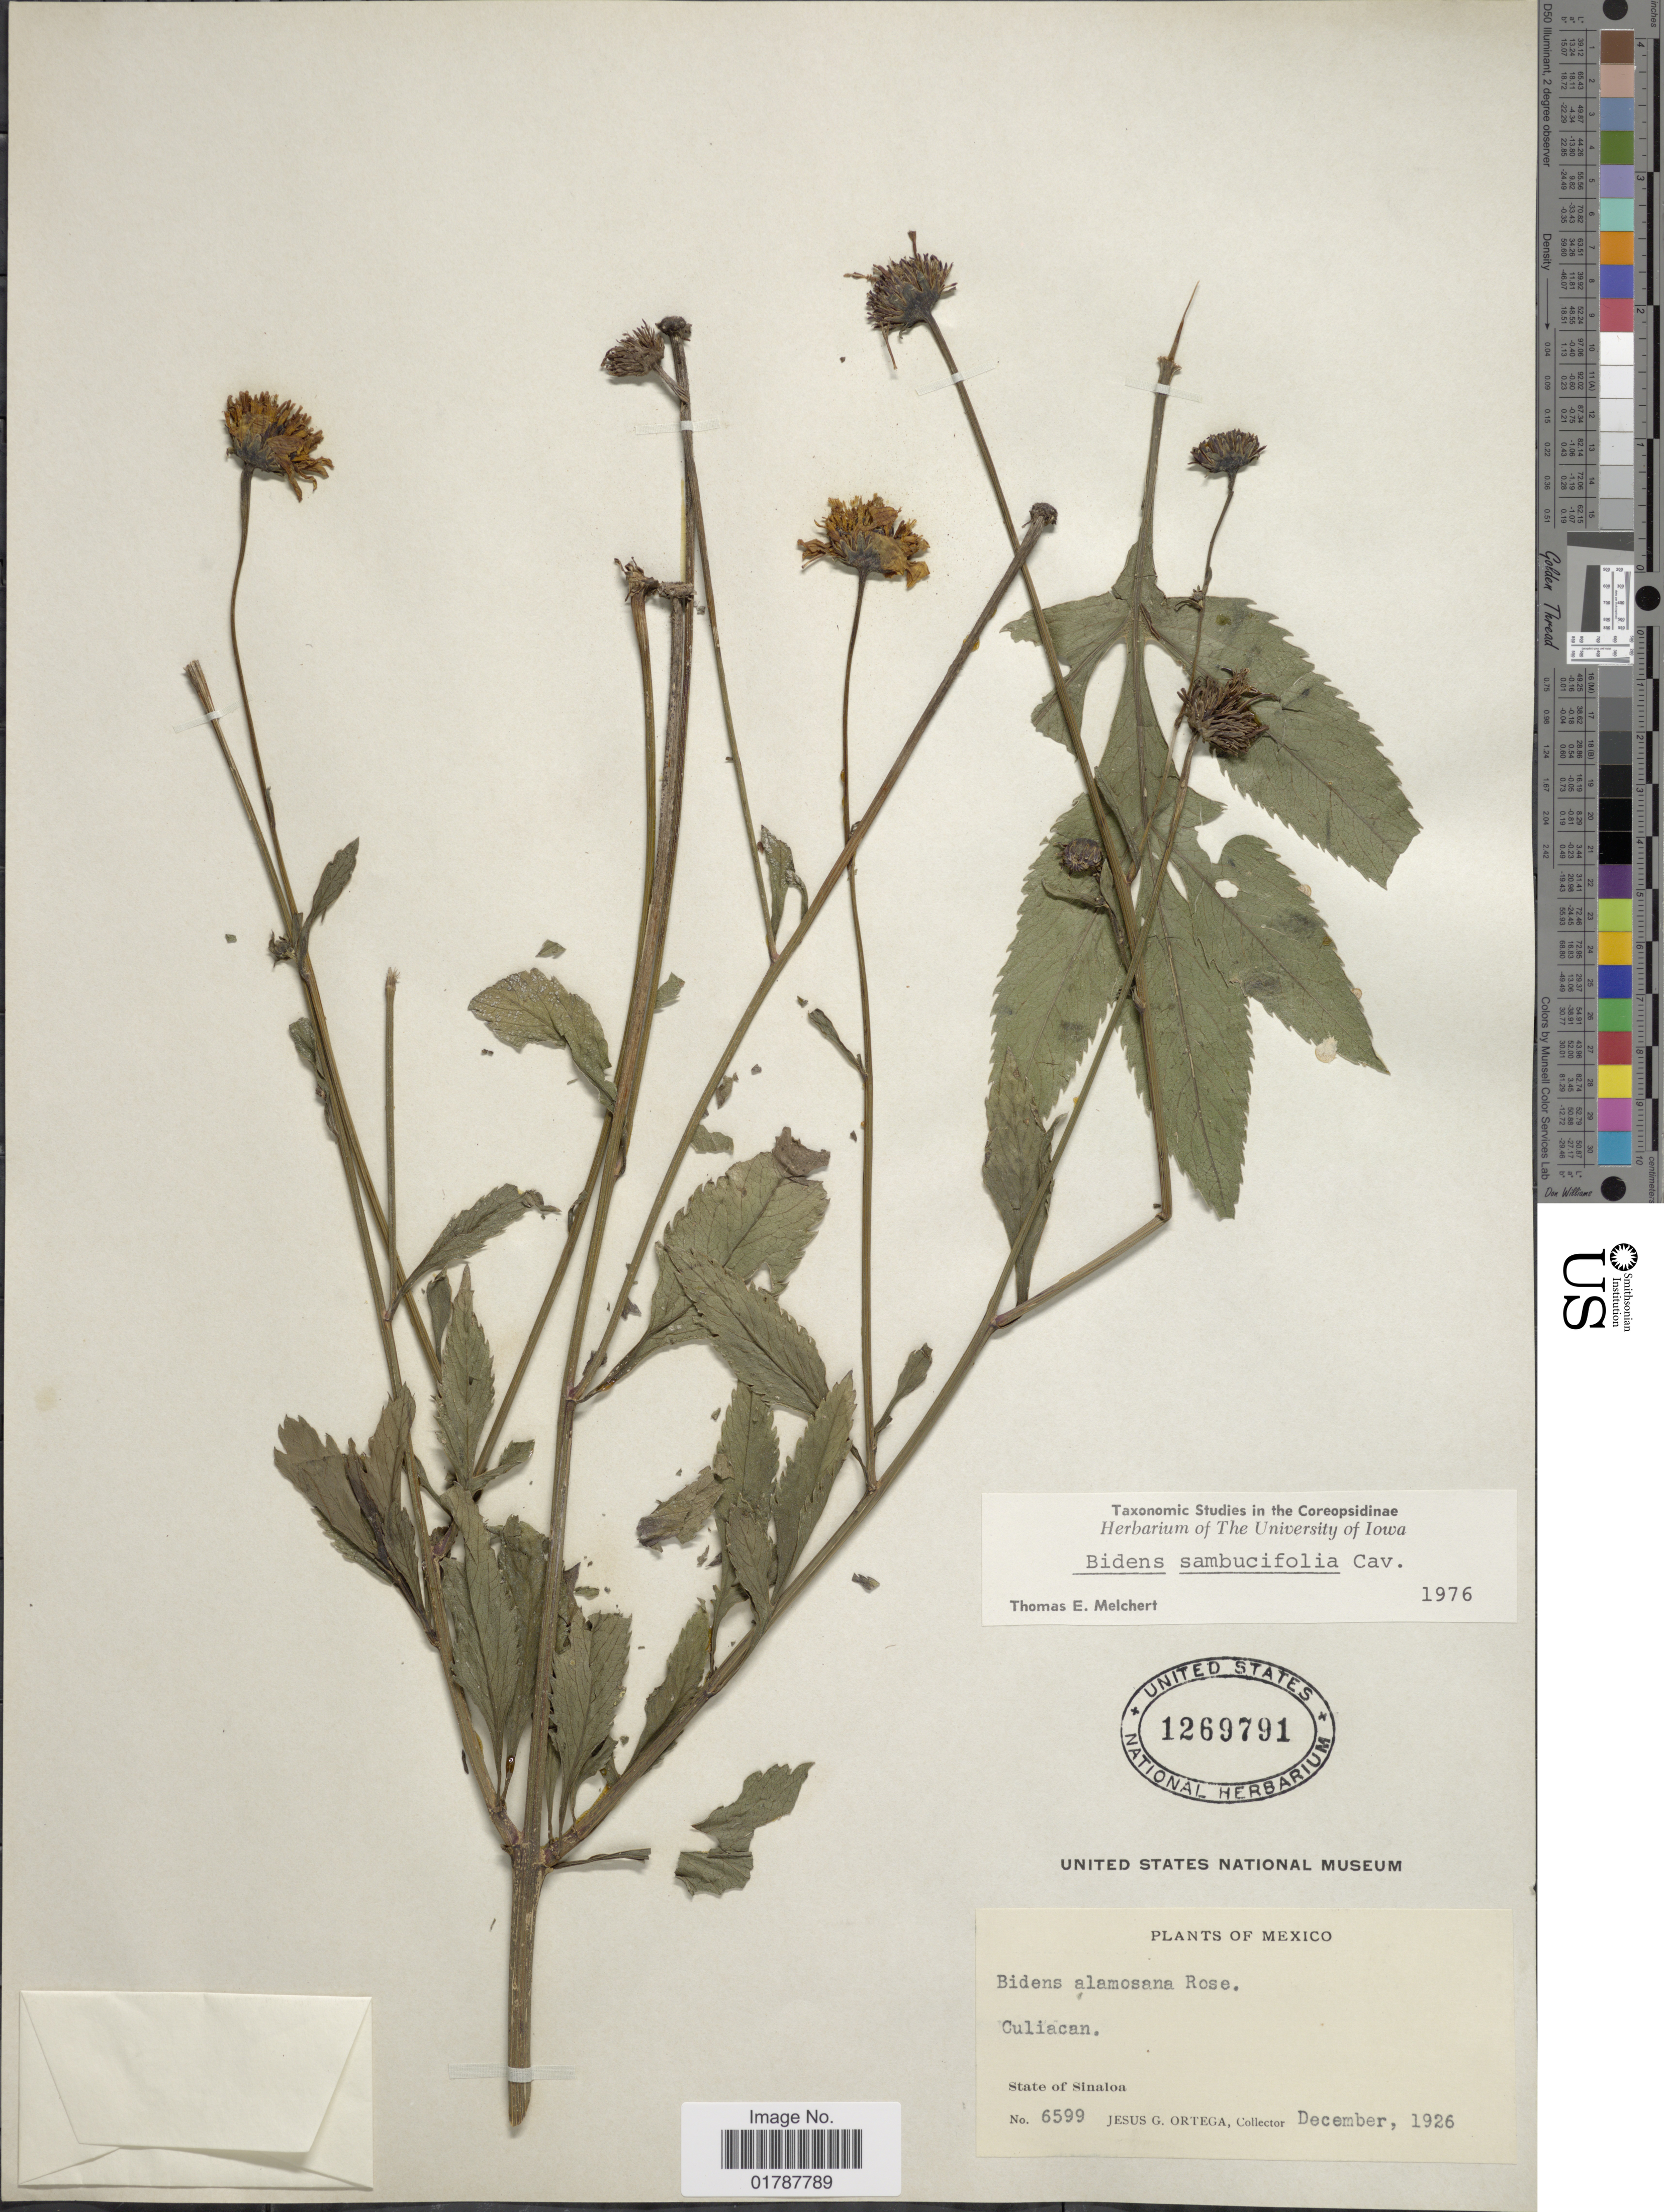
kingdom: Plantae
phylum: Tracheophyta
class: Magnoliopsida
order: Asterales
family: Asteraceae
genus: Bidens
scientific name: Bidens sambucifolia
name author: Cav.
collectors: J. Ortega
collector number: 6599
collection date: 1926-12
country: Mexico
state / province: Sinaloa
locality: State of Sinaloa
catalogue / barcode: US 1269791